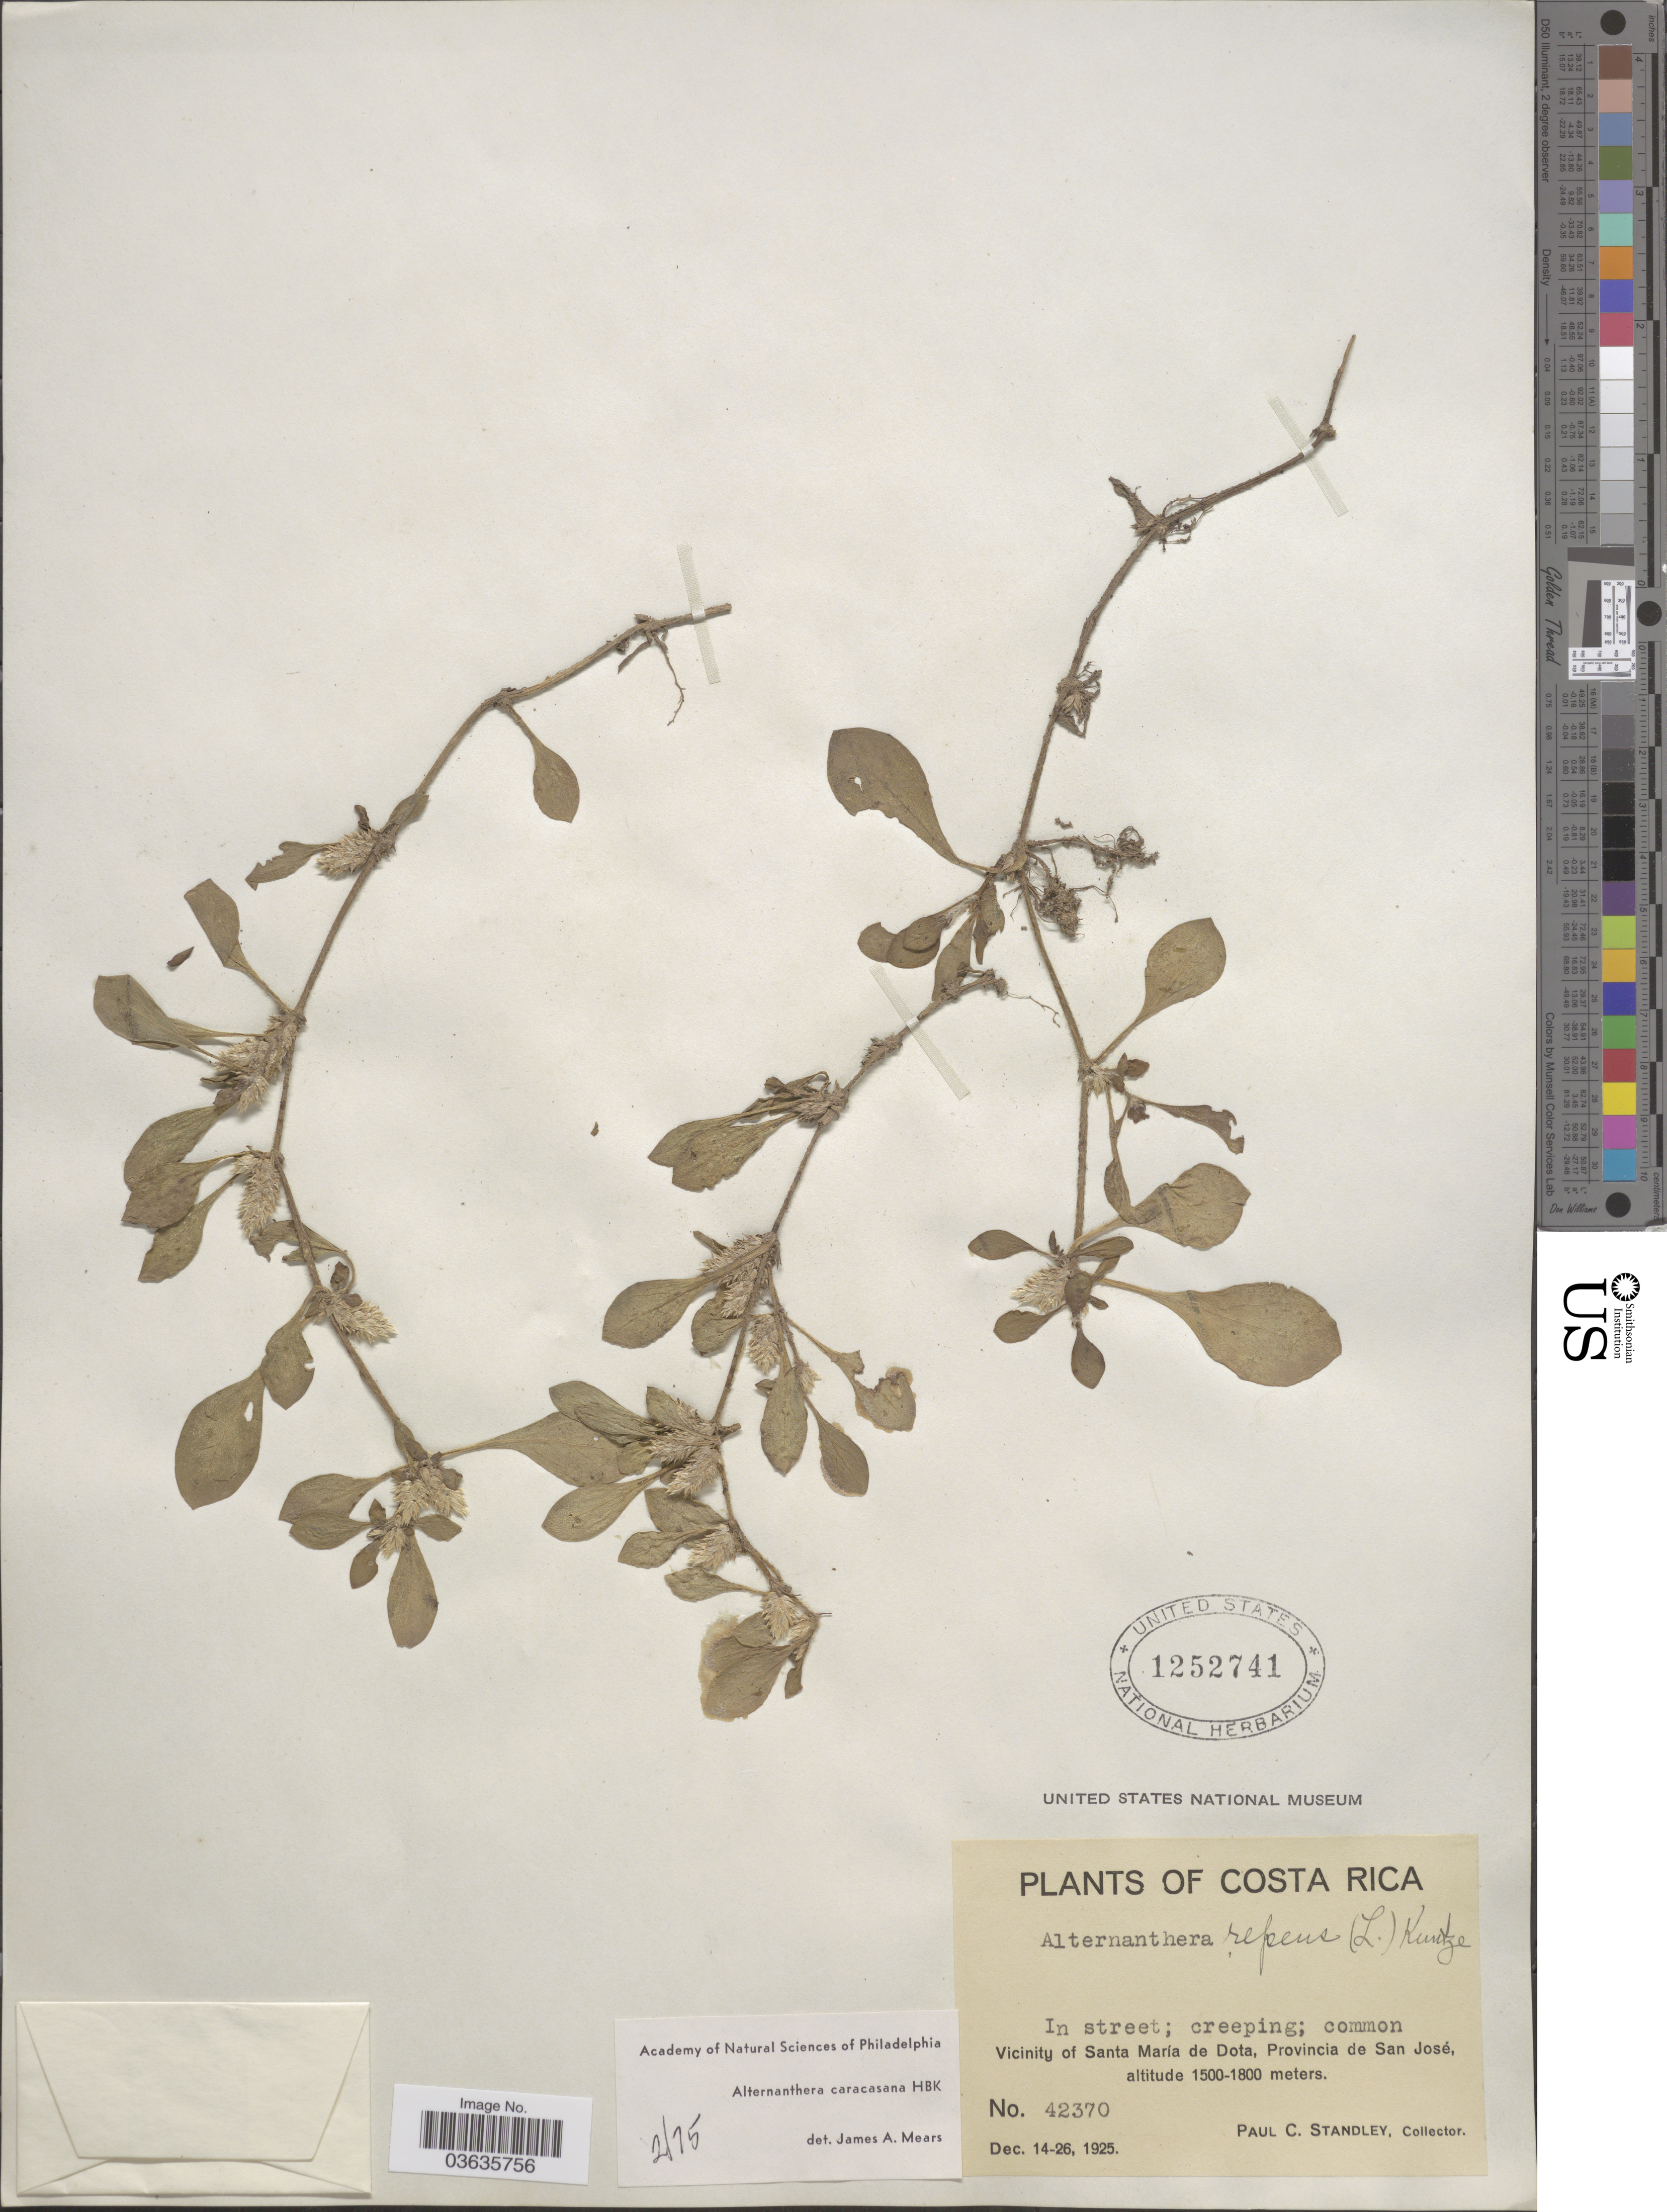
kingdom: Plantae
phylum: Tracheophyta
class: Magnoliopsida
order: Caryophyllales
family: Amaranthaceae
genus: Alternanthera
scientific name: Alternanthera caracasana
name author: Kunth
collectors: P. C. Standley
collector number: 42370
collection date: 1925-12-14/1925-12-26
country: Costa Rica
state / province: San José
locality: Vicinity of María de Dota.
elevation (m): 1500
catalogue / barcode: US 1252741